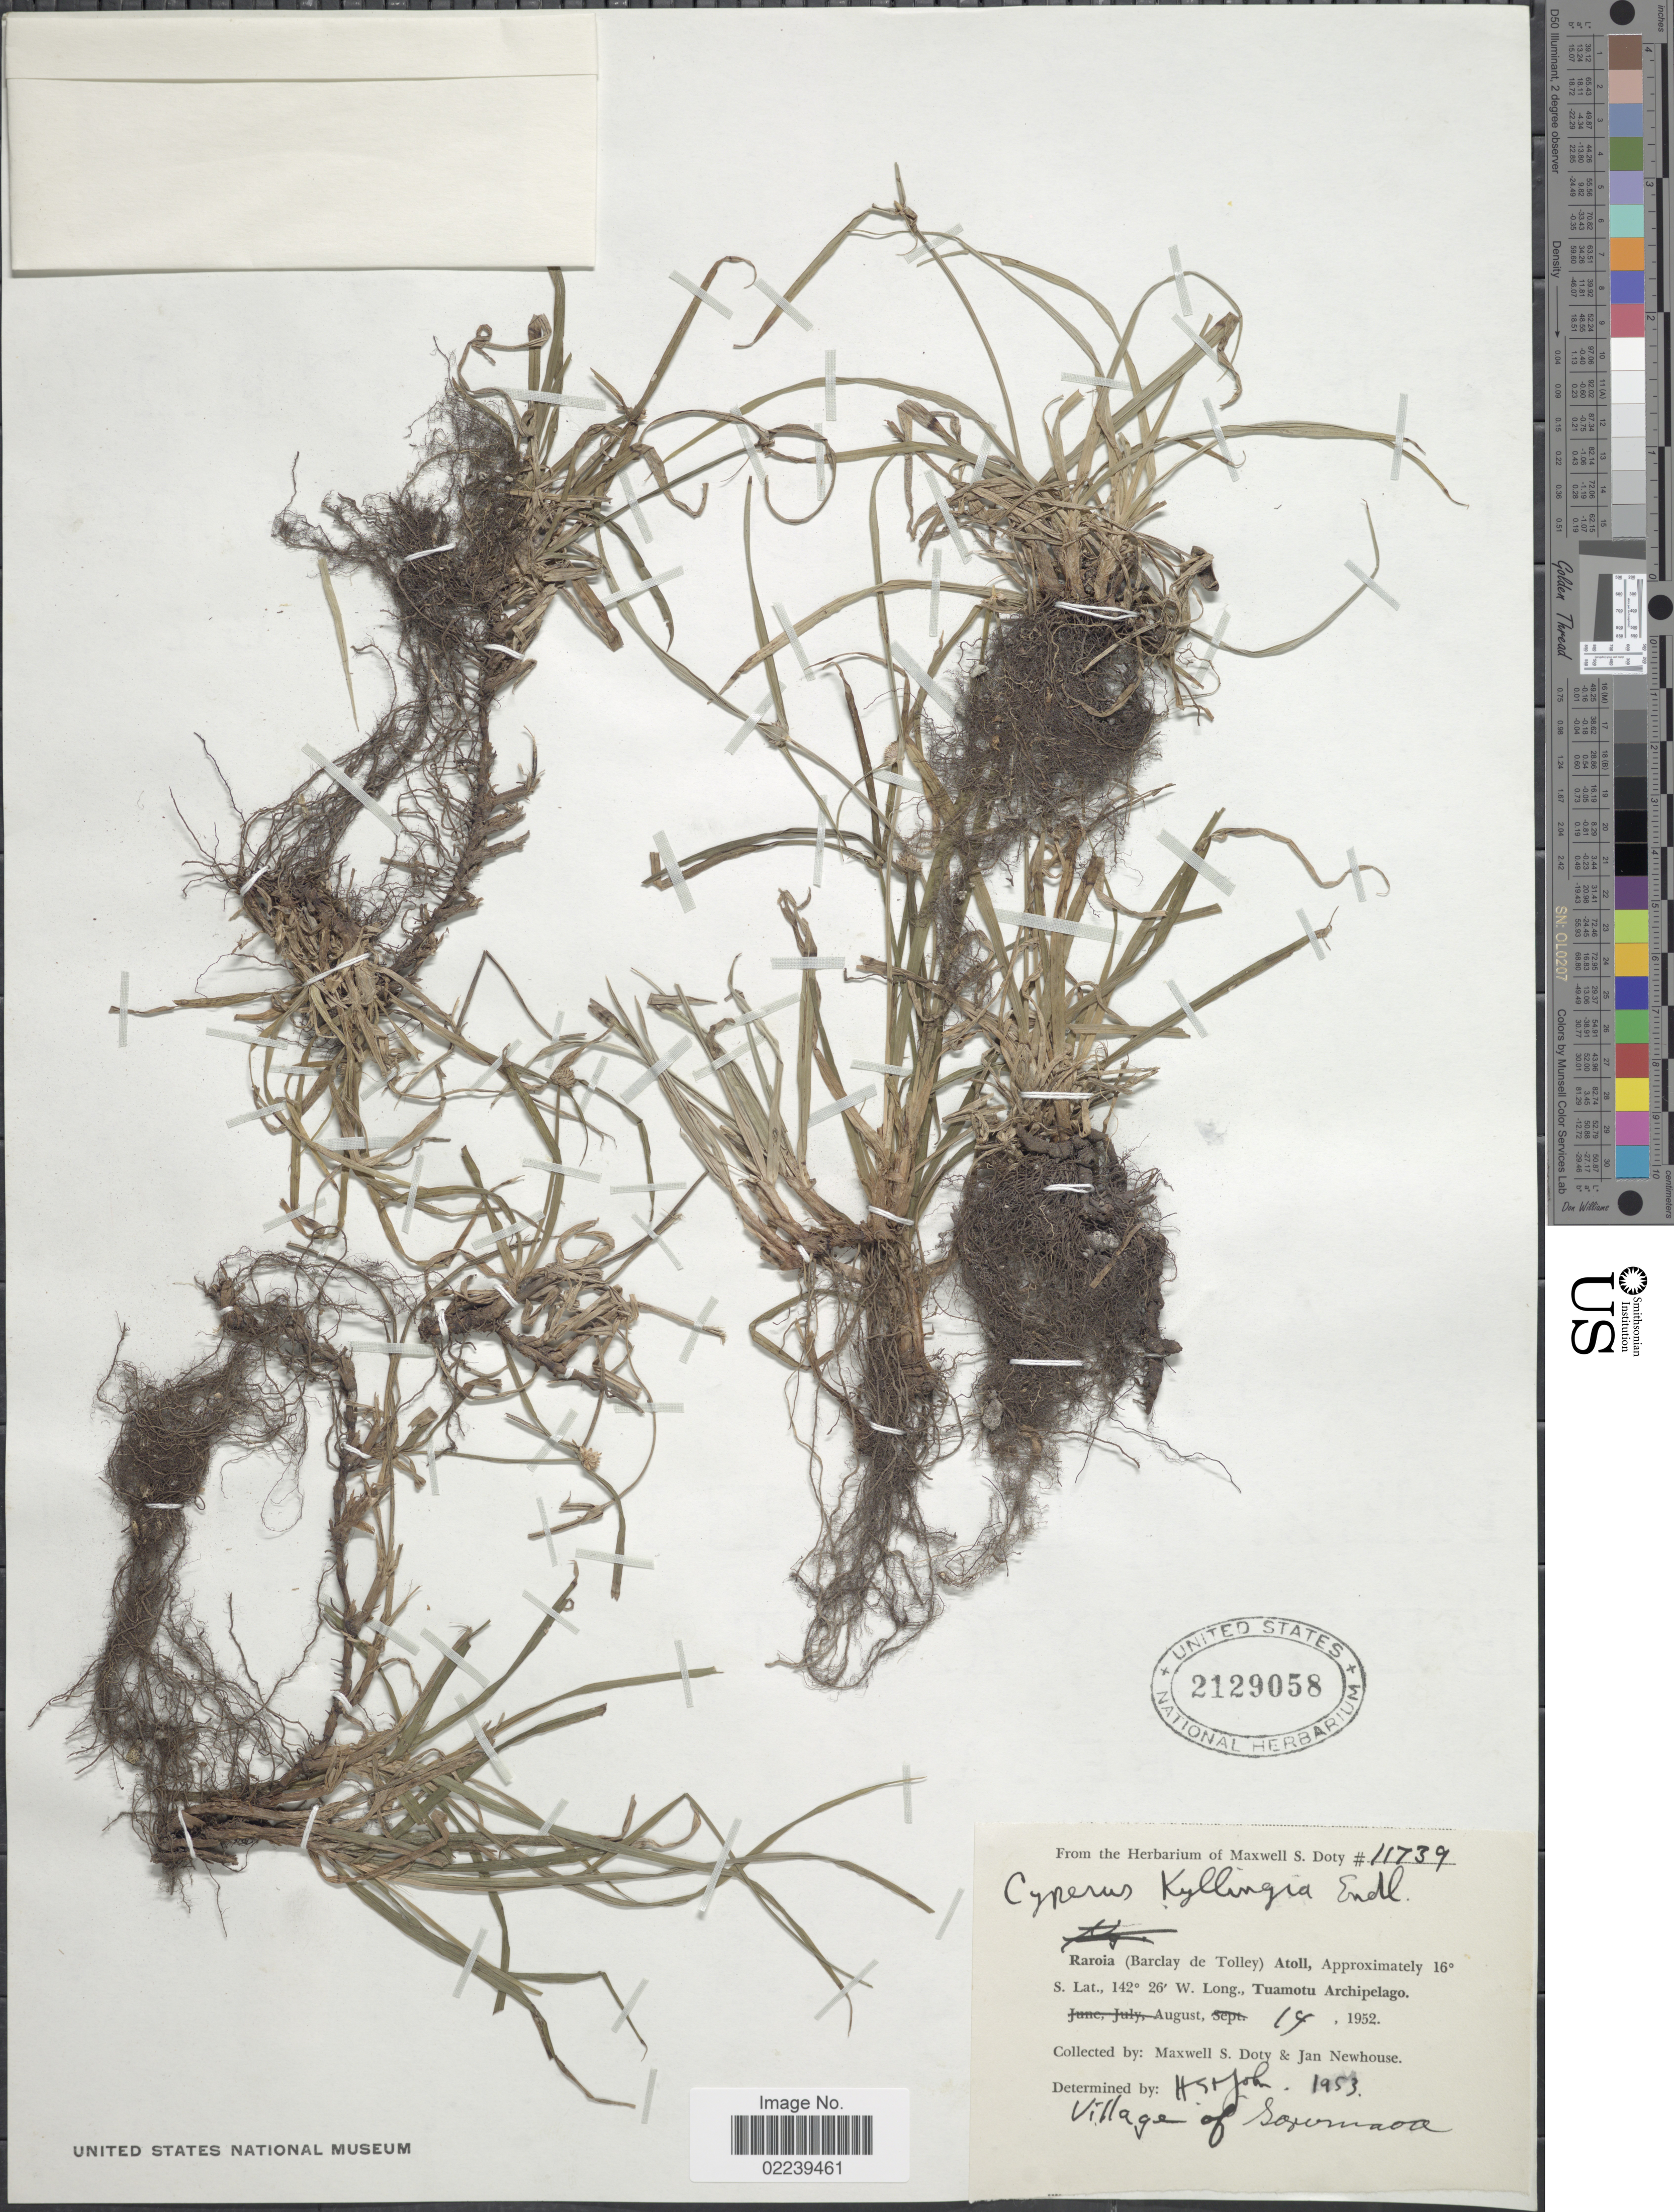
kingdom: Plantae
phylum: Tracheophyta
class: Liliopsida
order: Poales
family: Cyperaceae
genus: Cyperus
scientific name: Cyperus mindorensis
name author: (Steud.) Huygh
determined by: Strong, M. T., (US), Smithsonian Institution - National Museum of Natural History (UNITED STATES)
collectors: M. S. Doty & J. Newhouse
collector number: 11739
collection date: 1952-09-14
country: French Polynesia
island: Raroia [Barclay de Tolley] Atoll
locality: Raroia (Barclay de Tolley) Atoll, Tuamotu Archipelago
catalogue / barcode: US 2129058